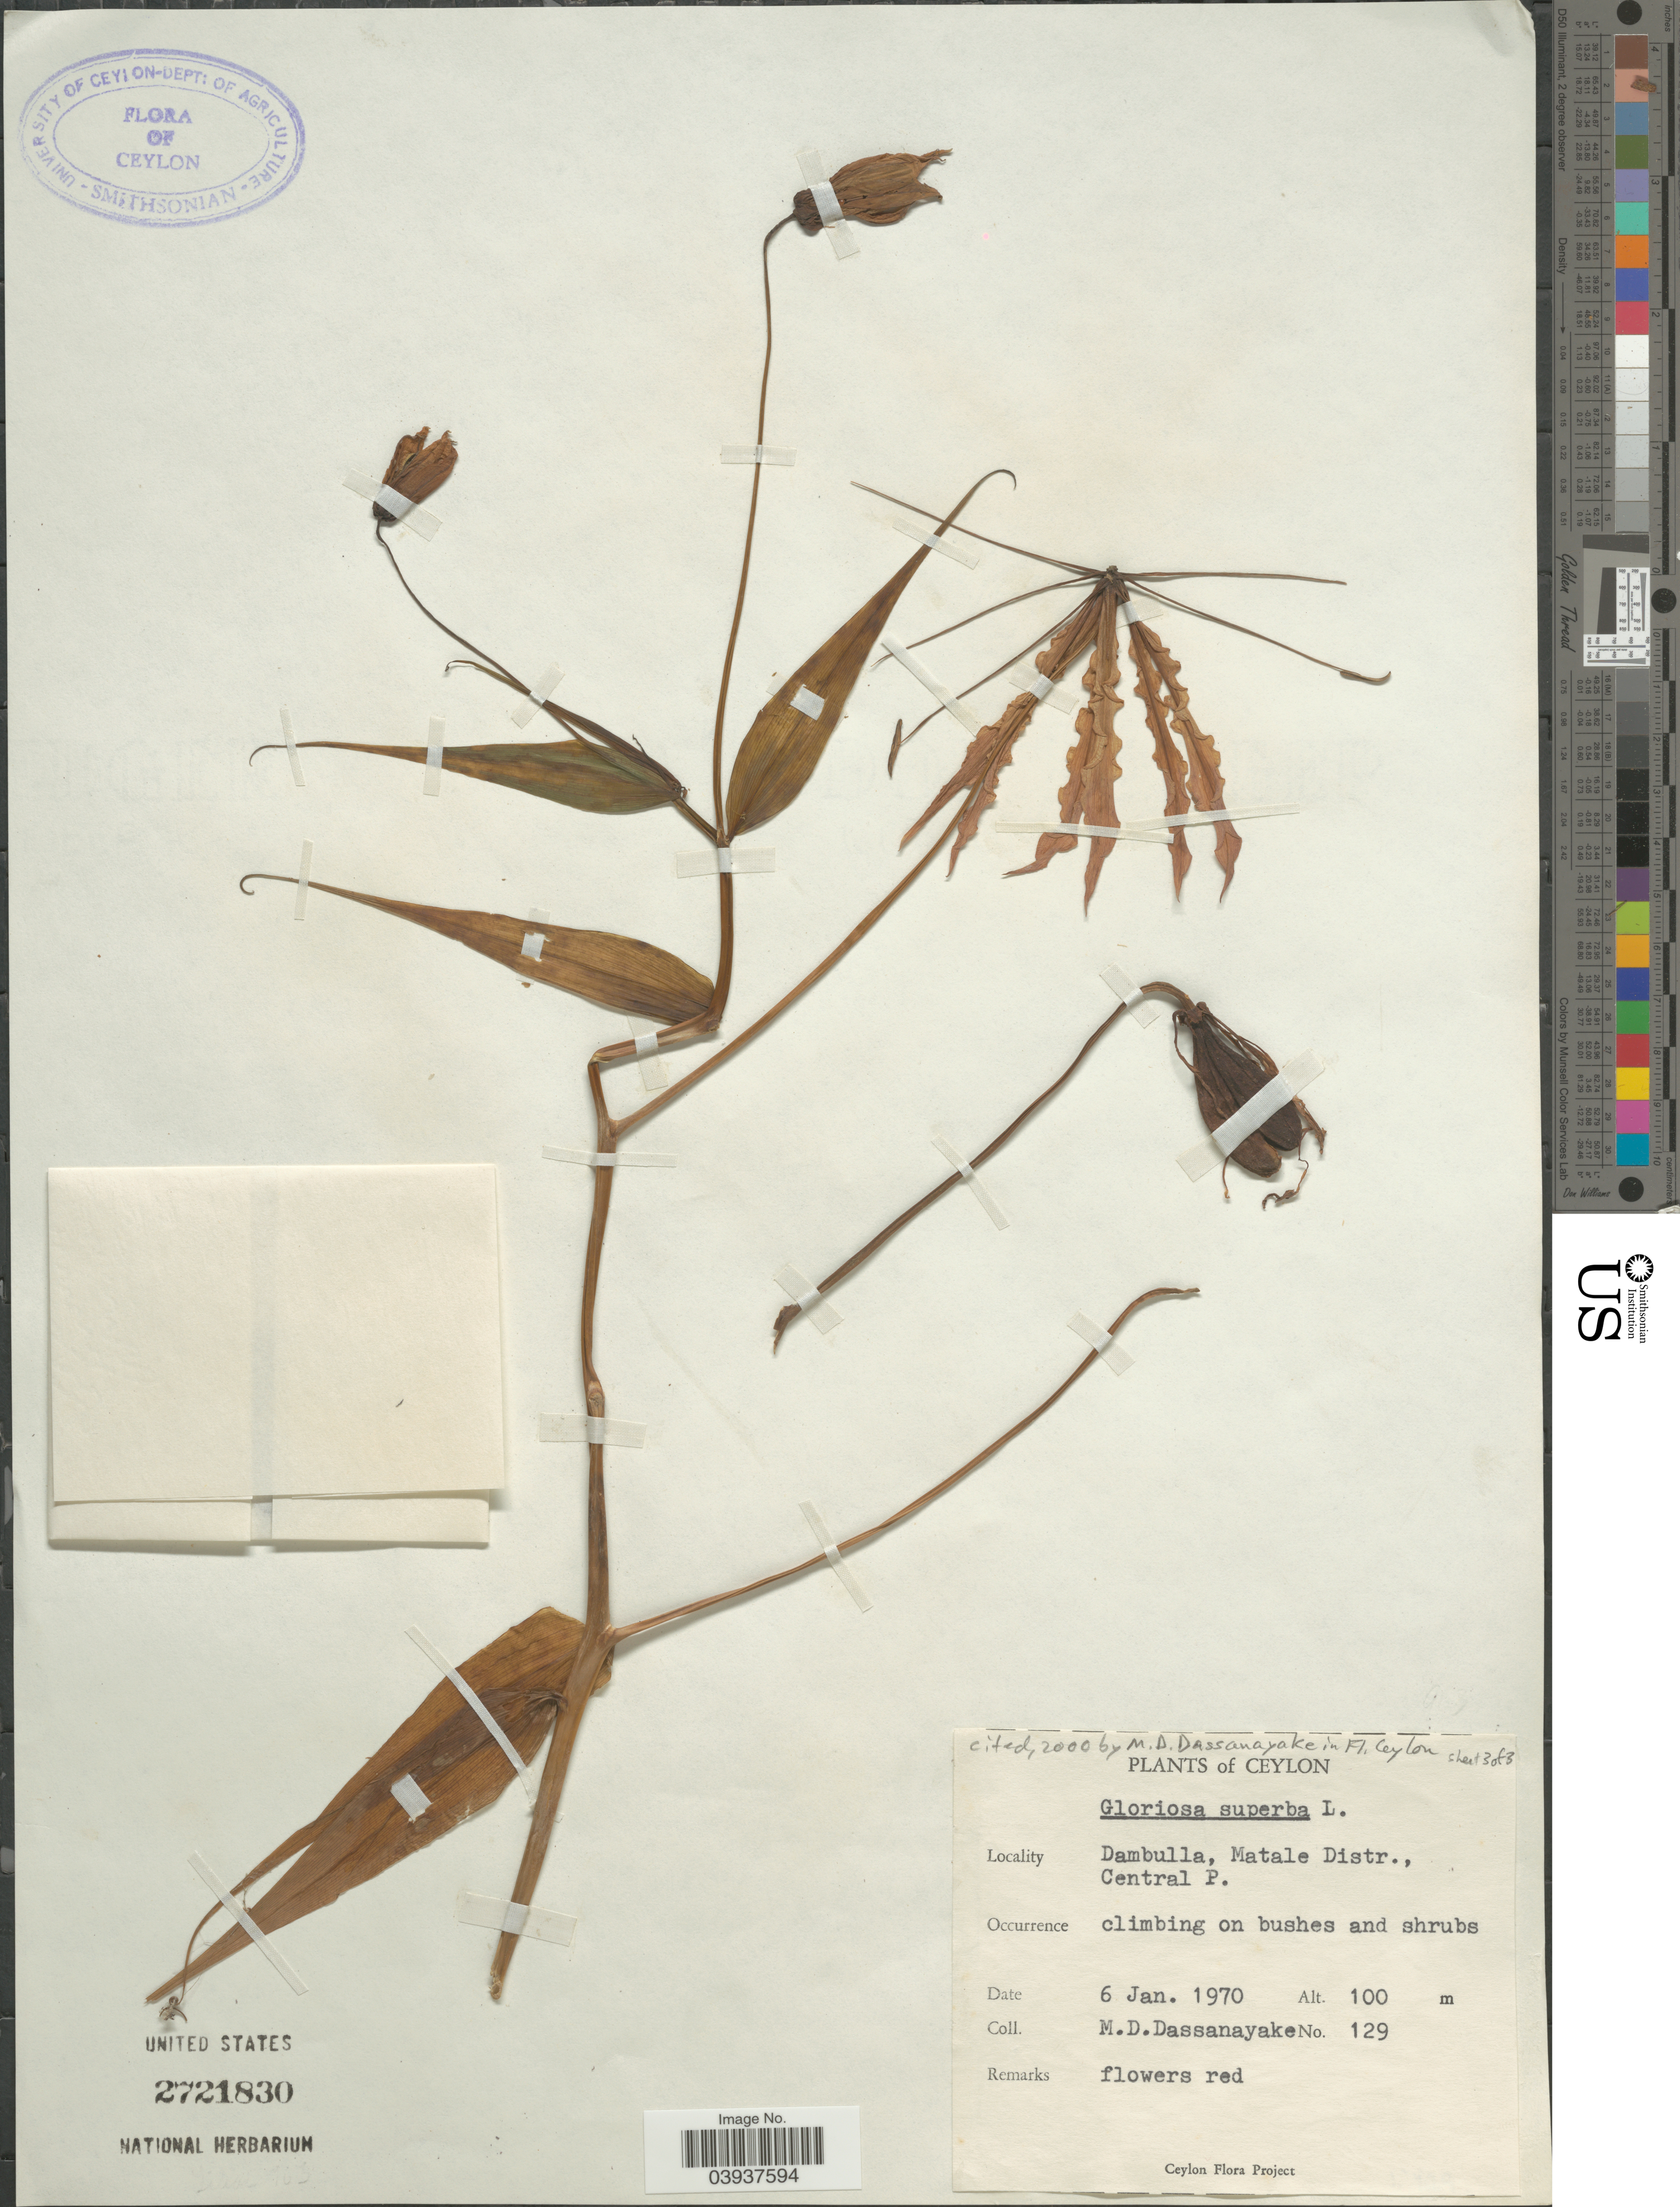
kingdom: Plantae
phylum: Tracheophyta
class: Liliopsida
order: Liliales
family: Colchicaceae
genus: Gloriosa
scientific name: Gloriosa superba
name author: L.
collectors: M. D. Dassanayake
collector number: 129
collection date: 1970-01-06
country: Sri Lanka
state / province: Central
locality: Ceylon. Dambulla, Matale Distr., Central P.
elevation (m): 100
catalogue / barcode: US 2721830